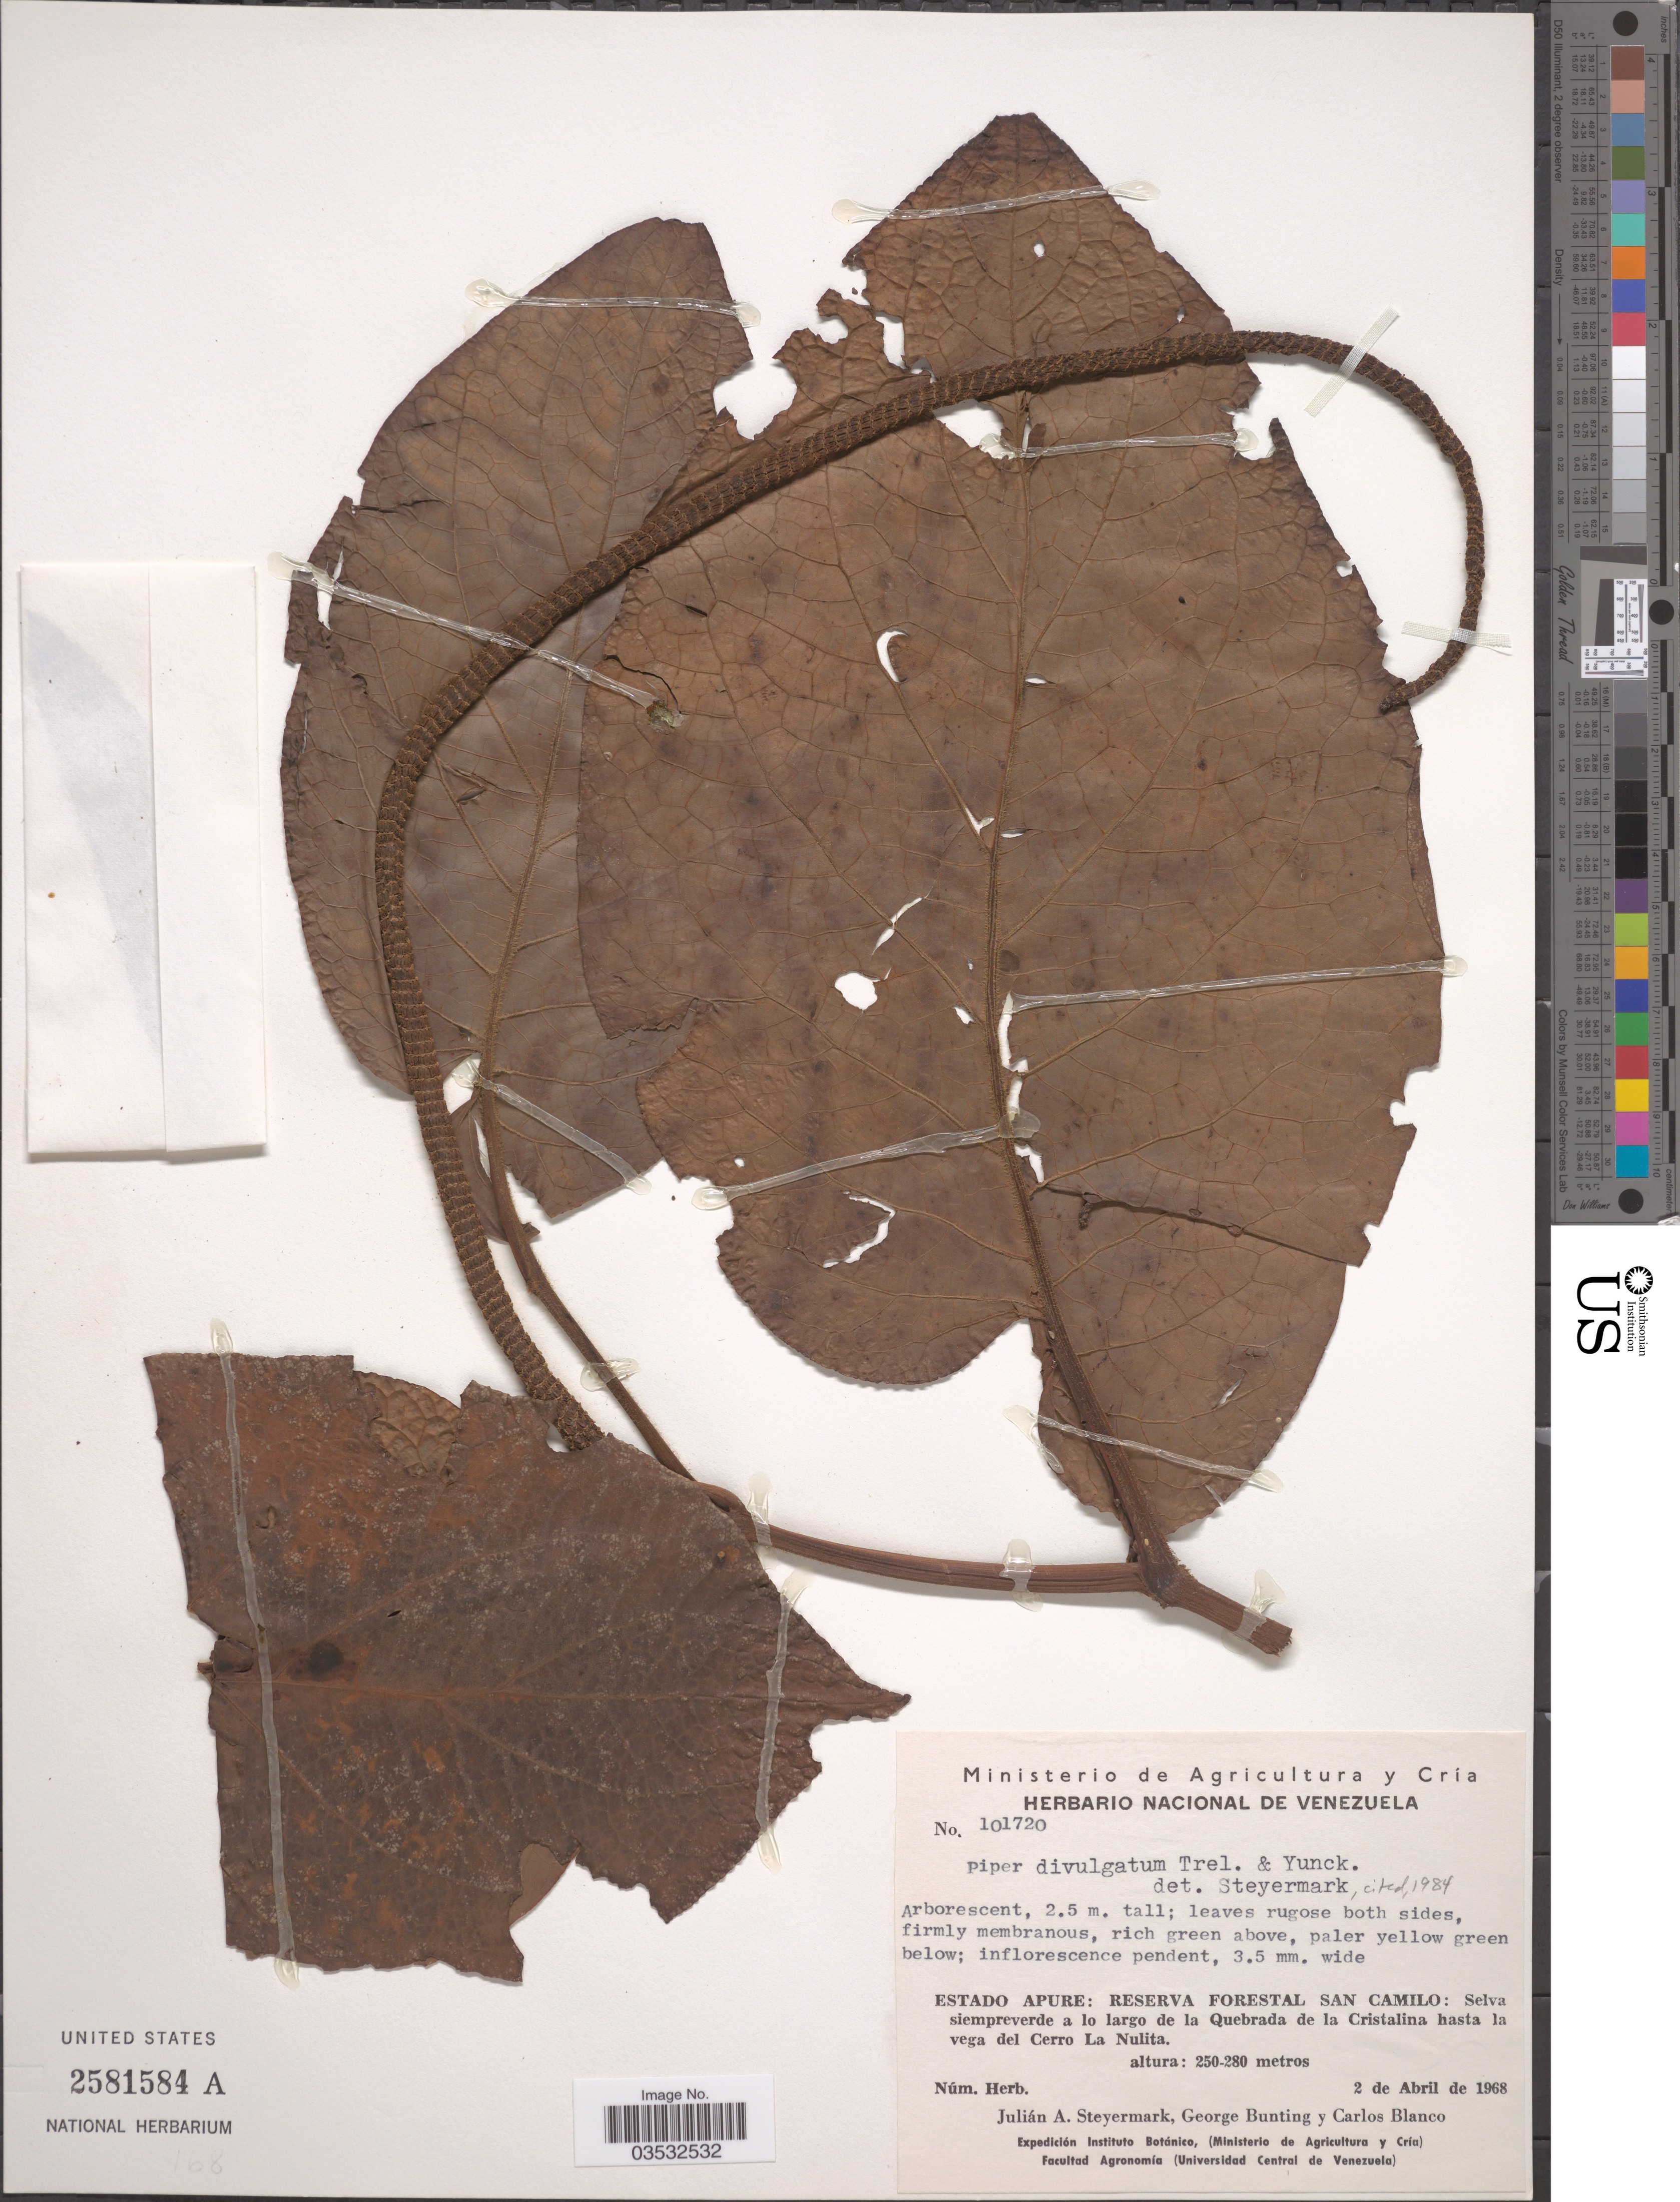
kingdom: Plantae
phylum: Tracheophyta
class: Magnoliopsida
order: Piperales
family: Piperaceae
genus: Piper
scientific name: Piper divulgatum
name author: Trel. & Yunck.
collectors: J. Steyermark, G. S. Bunting & C. Blanco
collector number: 101720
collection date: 1968-04-02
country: Venezuela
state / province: Apure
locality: Reserva Forestal San Camilo: Selva siempreverde a lo largo de la Quebrada de la Cristalina hasta la vega del Cerro La Nulita.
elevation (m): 250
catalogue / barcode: US 2581584A